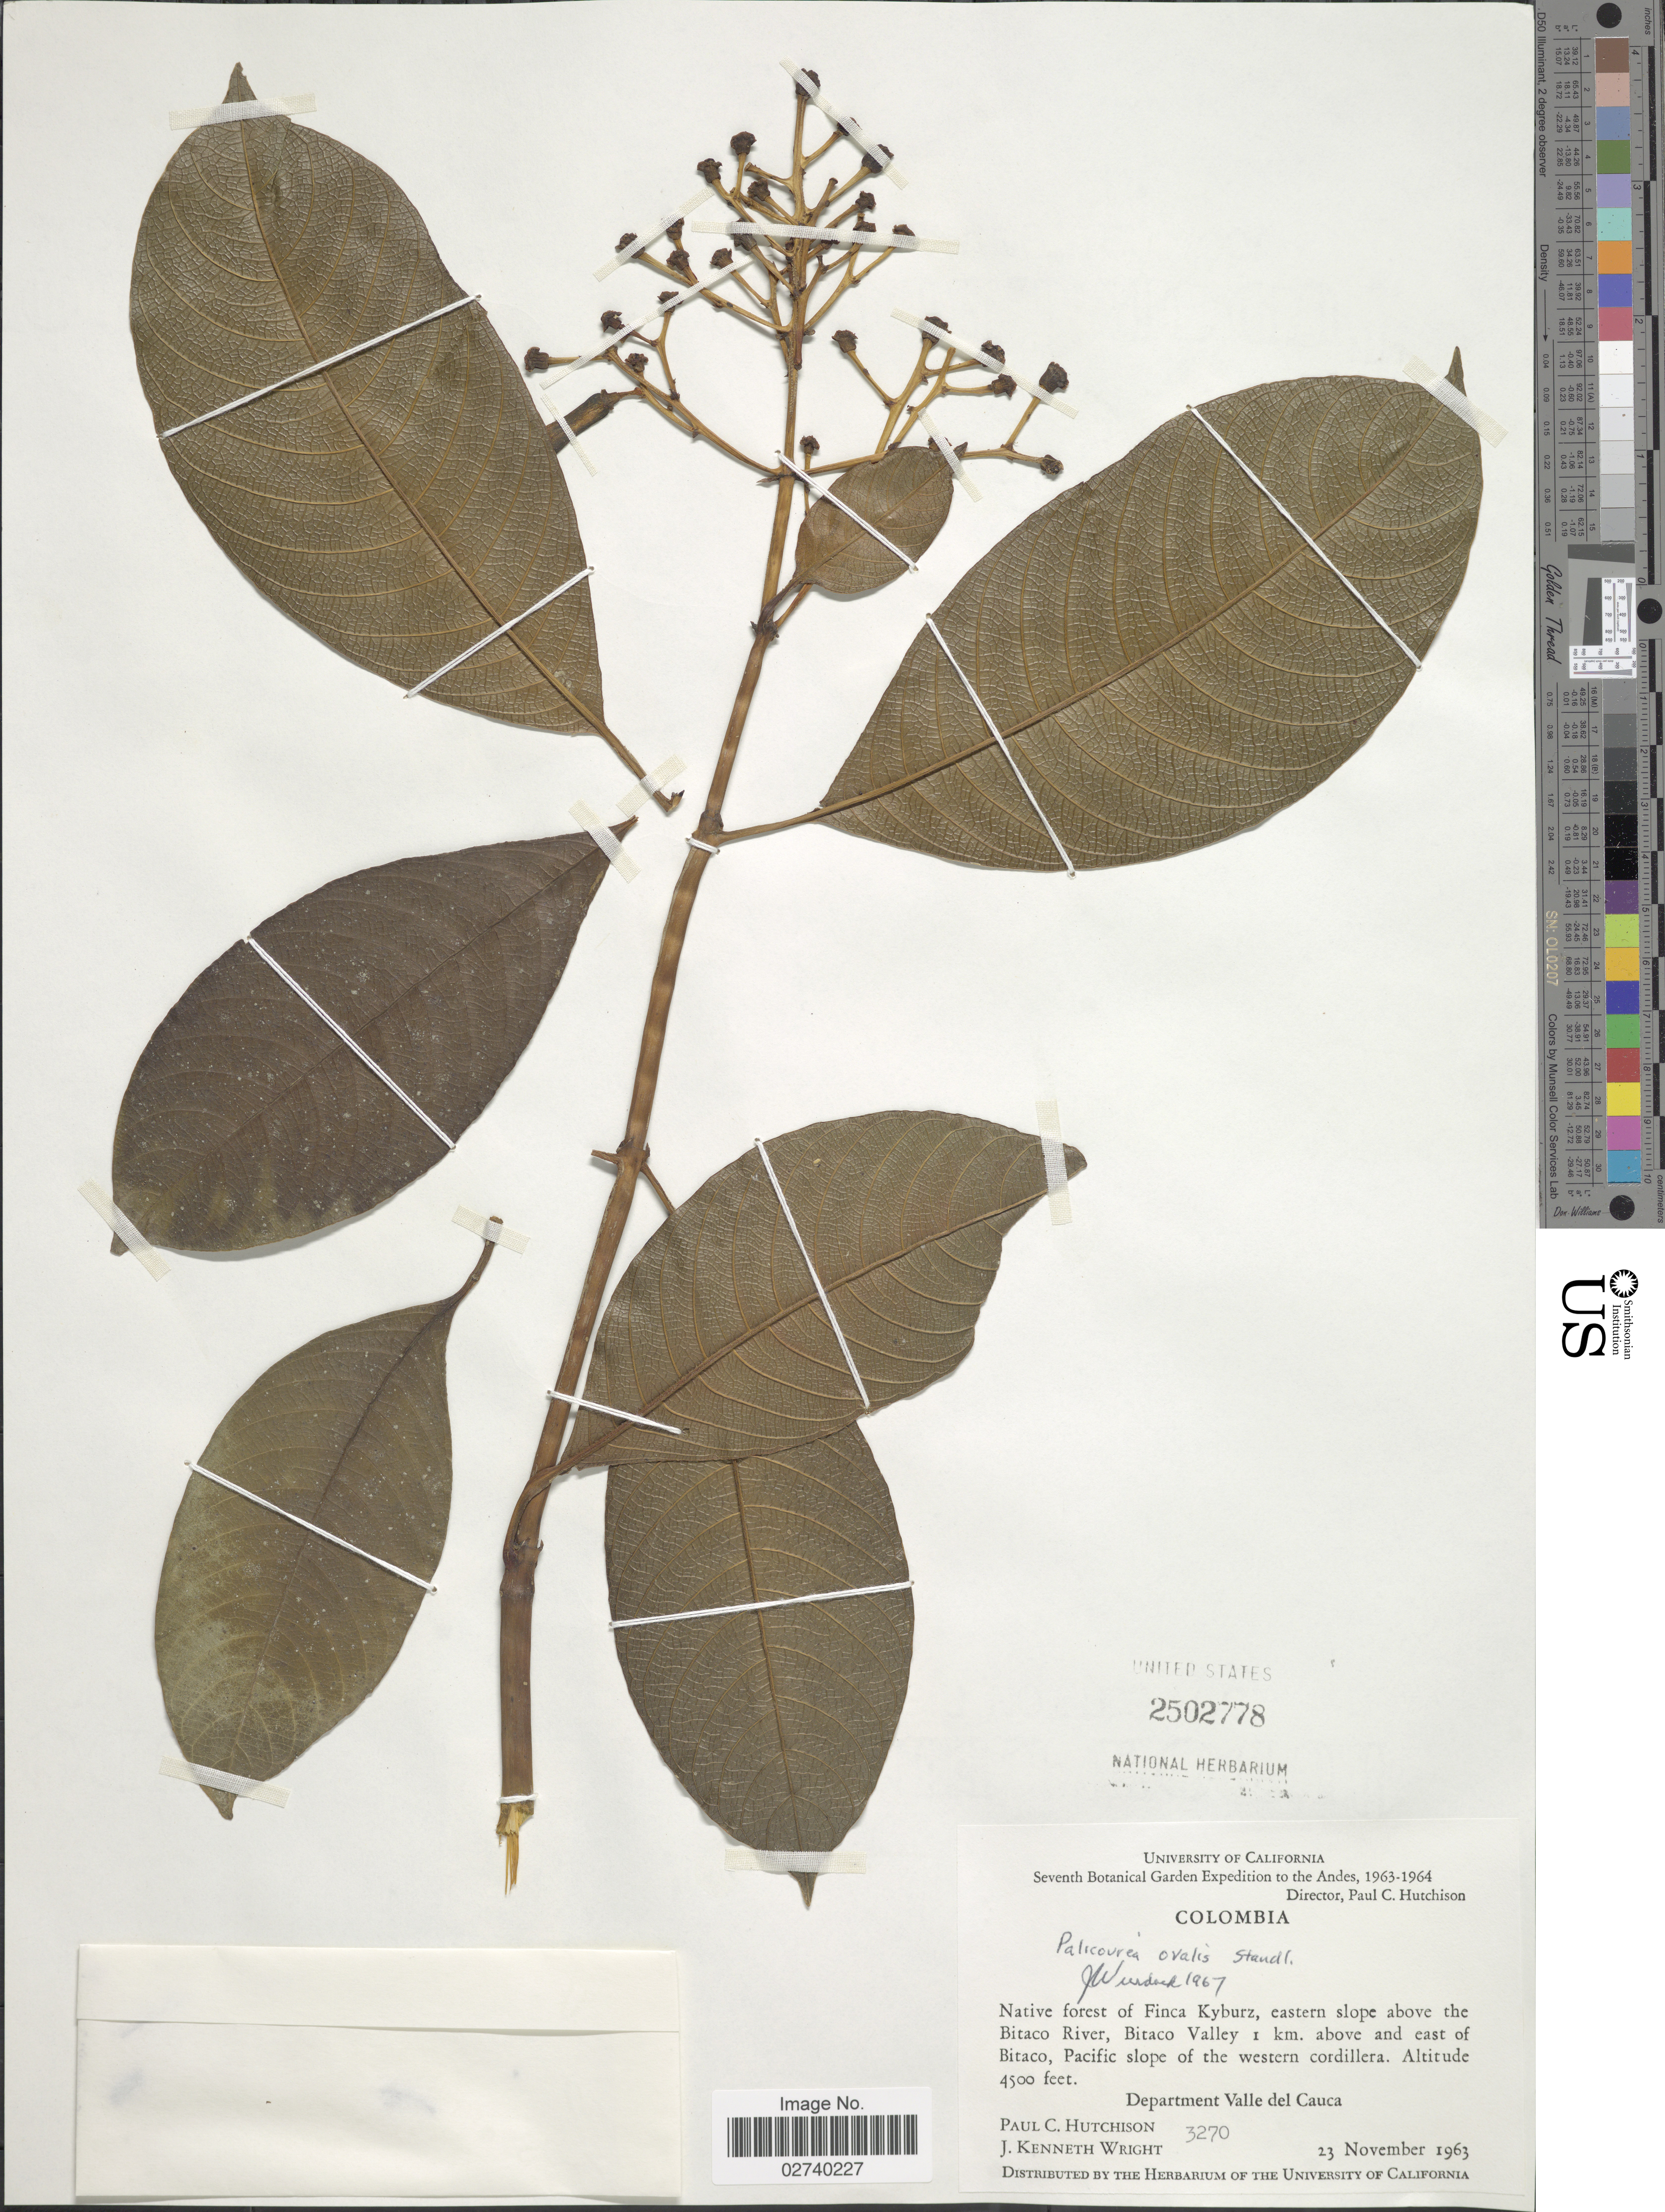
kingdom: Plantae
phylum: Tracheophyta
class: Magnoliopsida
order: Gentianales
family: Rubiaceae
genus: Palicourea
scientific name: Palicourea ovalis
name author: Standl.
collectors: P. C. Hutchison & J. K. Wright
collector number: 3270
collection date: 1963-11-23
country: Colombia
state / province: Valle del Cauca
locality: Native forest of Finca Kyburz, eastern slope above the Bitaco River, Bitaco Valley 1 km. above and east of Bitaco, Pacific slope of the western cordillera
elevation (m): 1372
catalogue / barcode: US 2502778